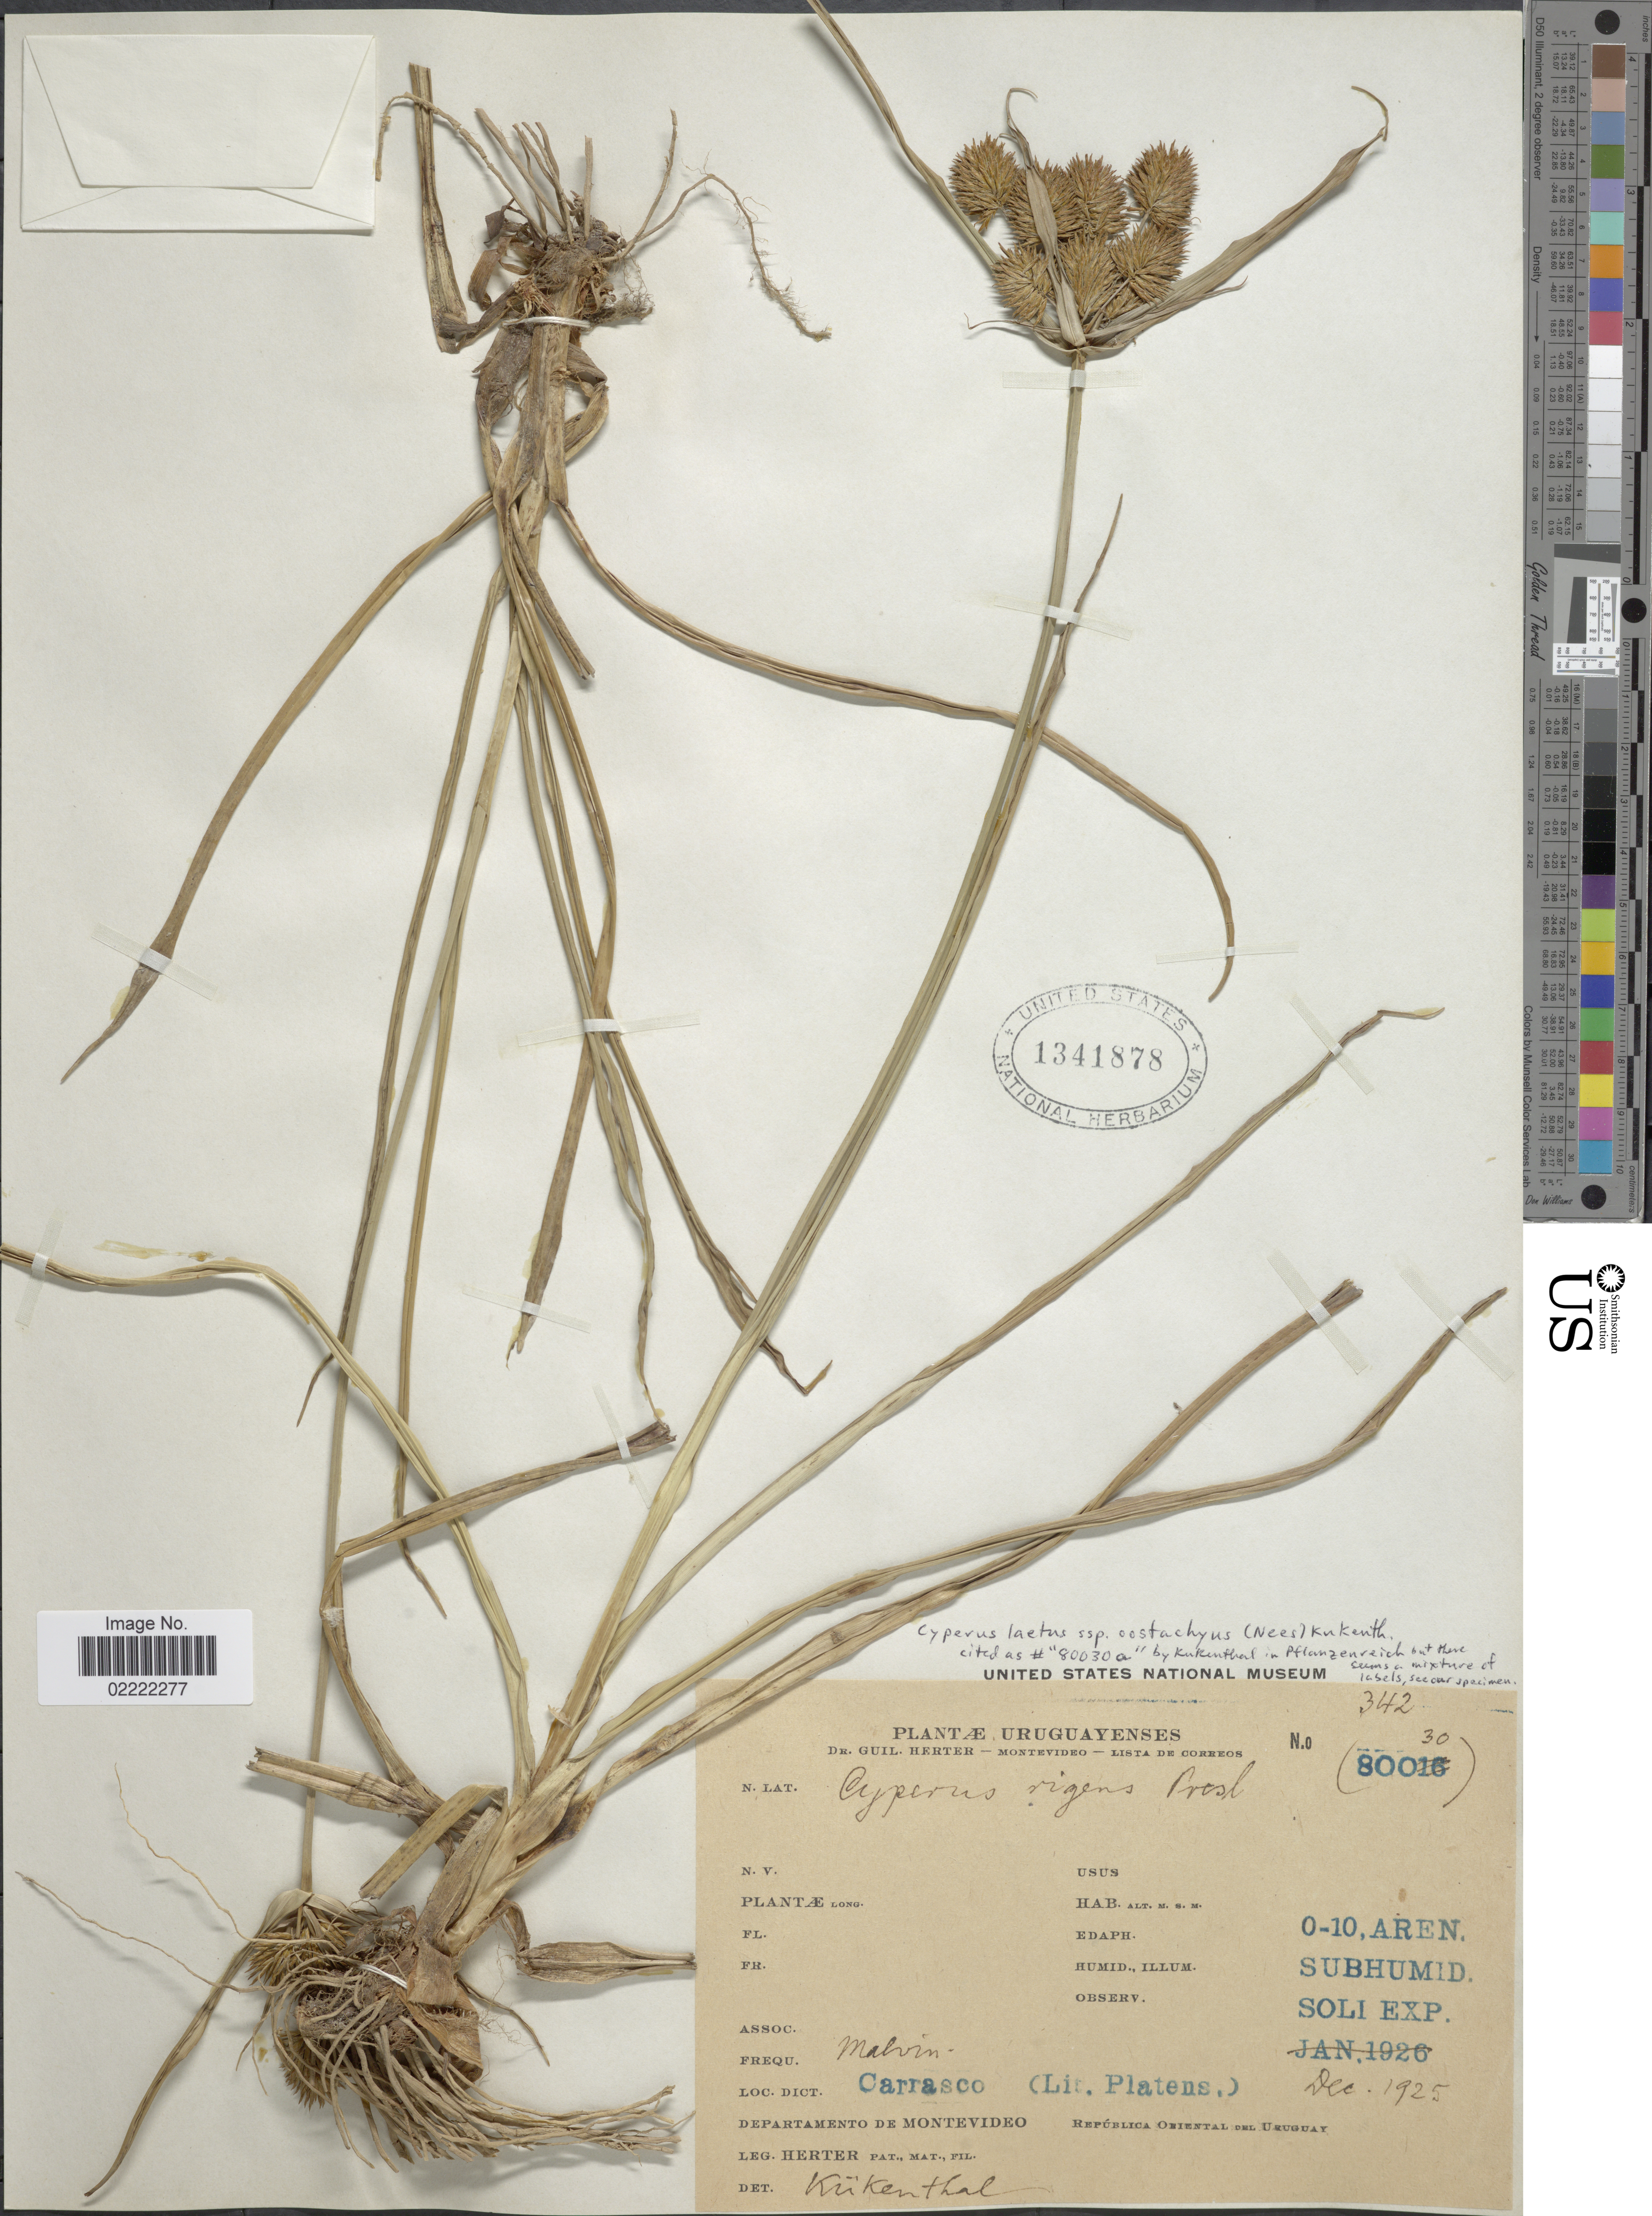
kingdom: Plantae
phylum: Tracheophyta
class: Liliopsida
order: Poales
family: Cyperaceae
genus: Cyperus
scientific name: Cyperus laetus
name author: J. Presl & C. Presl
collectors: G. Herter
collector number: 80030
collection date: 1925-12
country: Uruguay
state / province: Montevideo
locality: Carrasco (Lit. Platens.). Departamento de Montevideo. Republica Oriental del Uruguay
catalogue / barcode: US 1341878